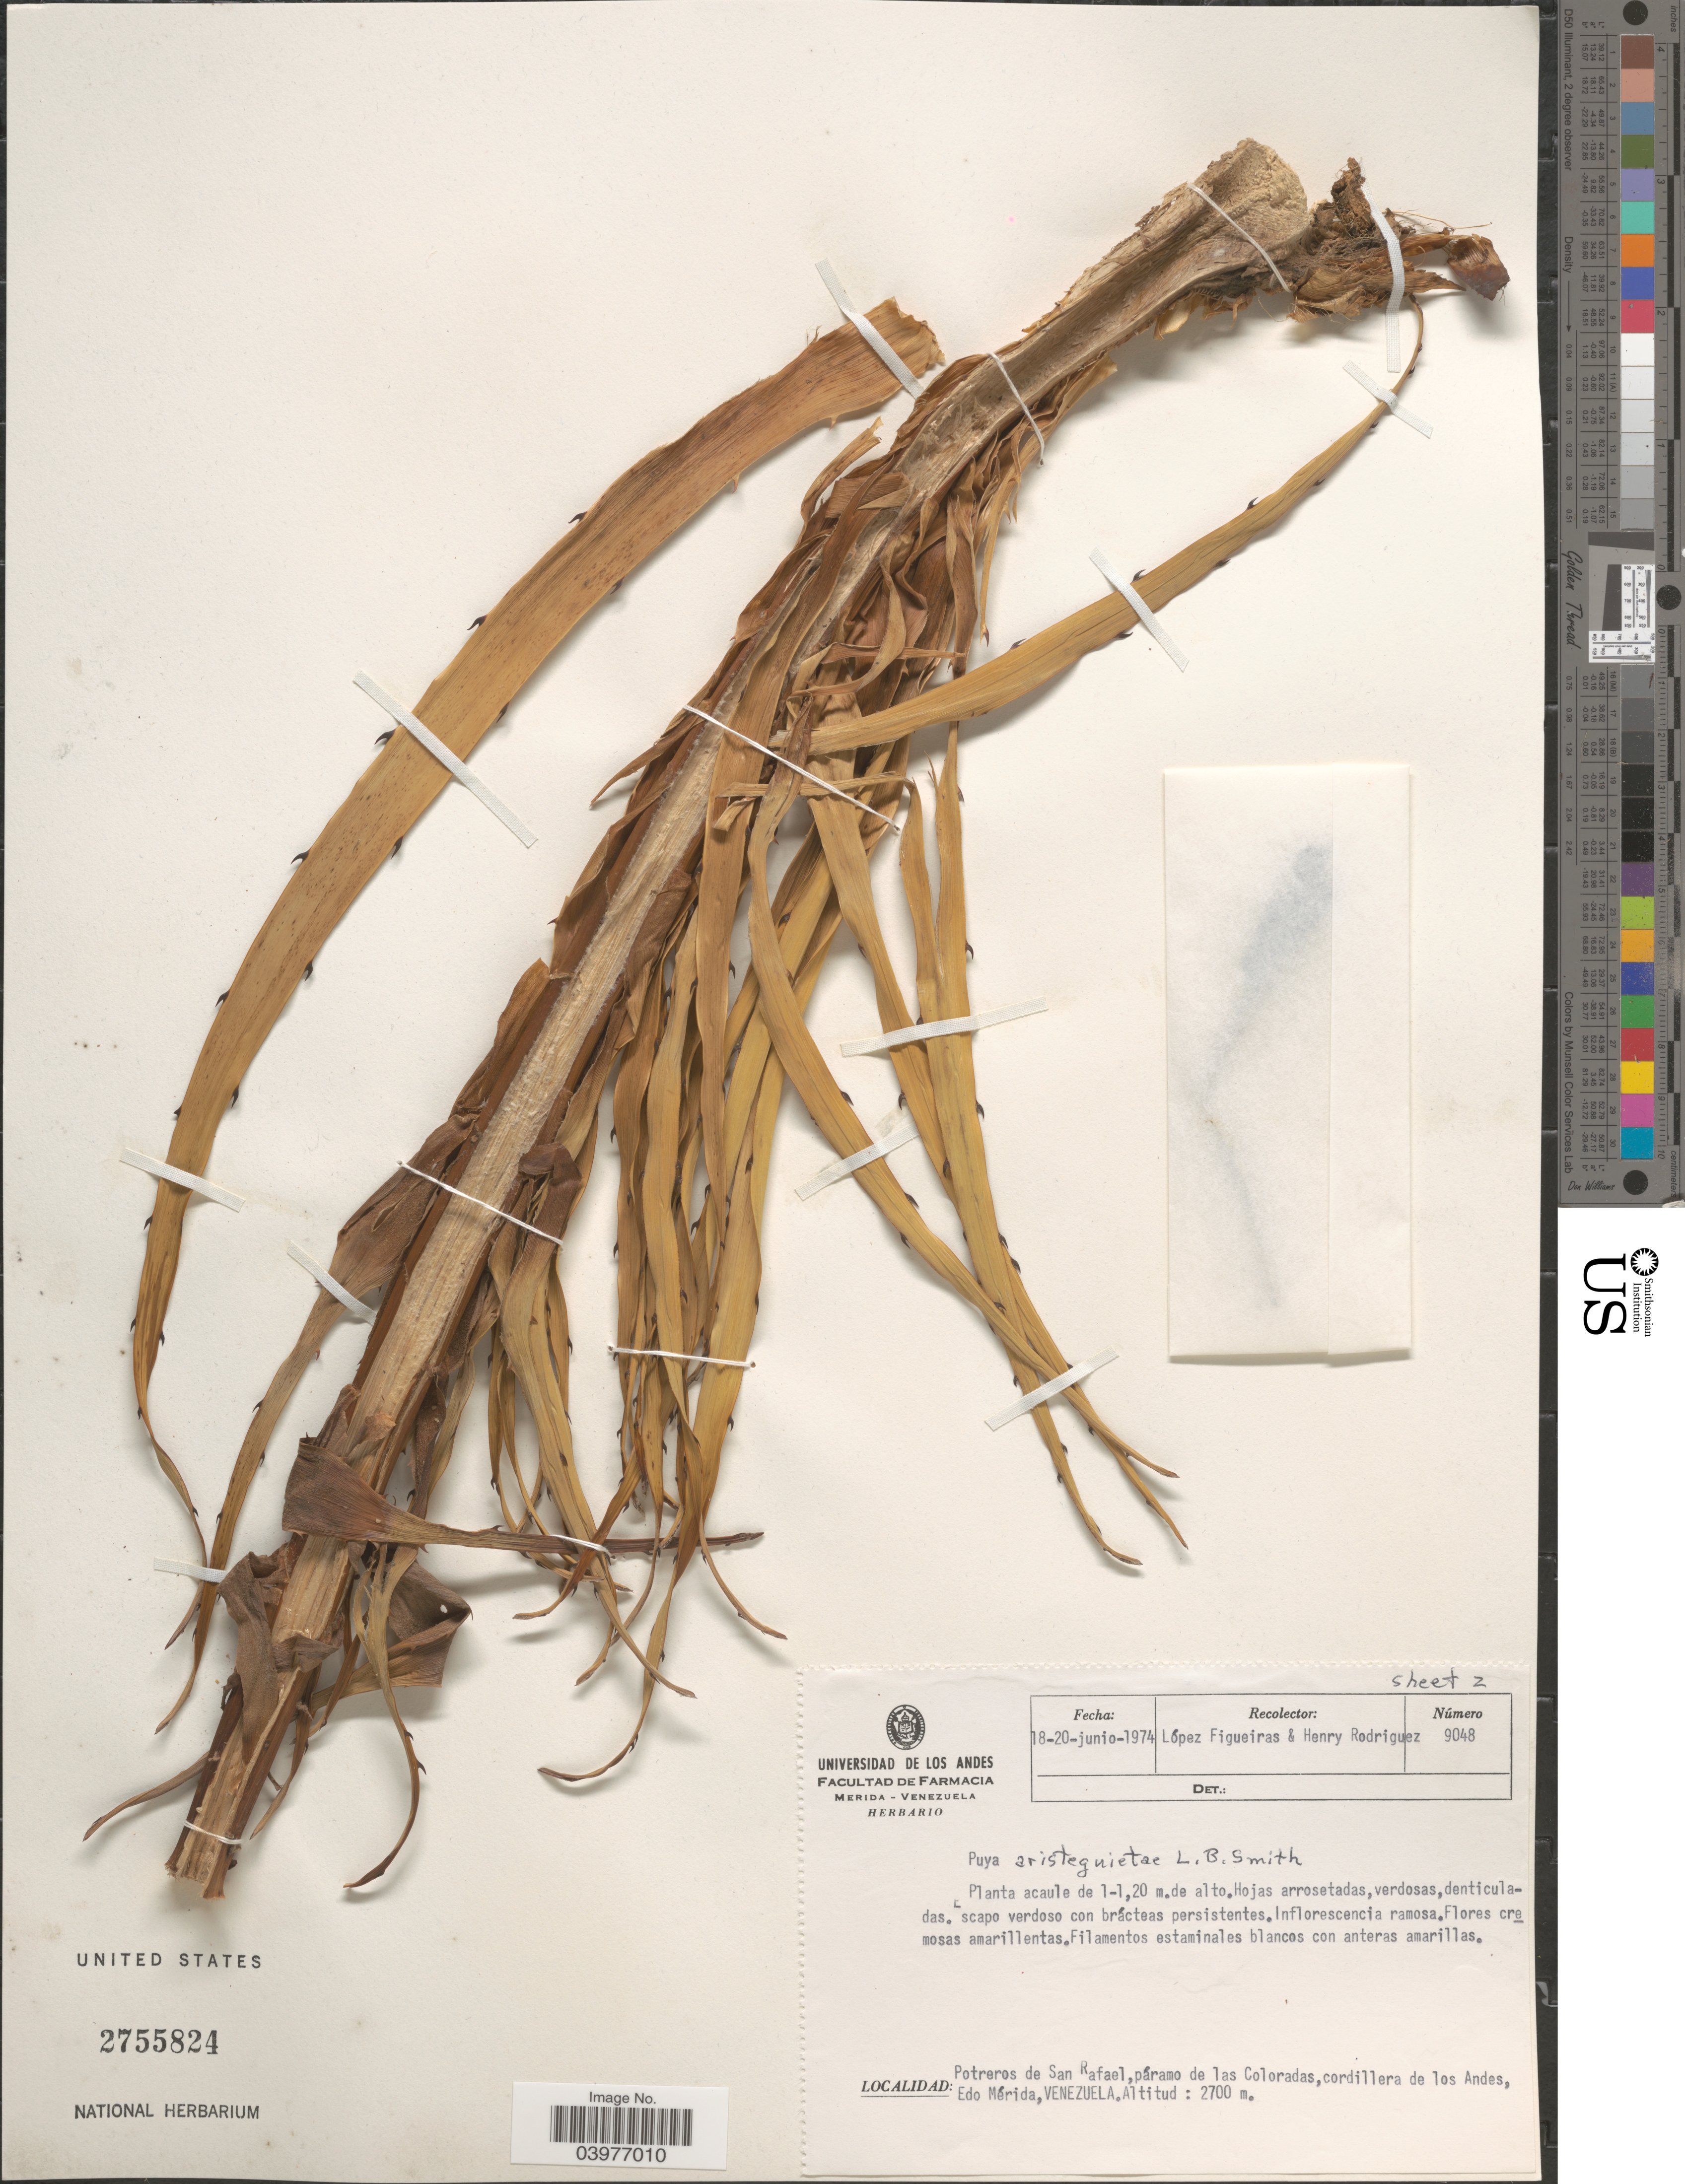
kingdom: Plantae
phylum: Tracheophyta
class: Liliopsida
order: Poales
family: Bromeliaceae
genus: Puya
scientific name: Puya aristeguietae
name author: L.B. Sm.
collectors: M. López Figueiras & H. Rodriguez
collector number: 9048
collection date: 1974-06-18/1974-06-20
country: Venezuela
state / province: Merida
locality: Potreros de San Rafael, páramo de las Coloradas, cordillera de los Andes.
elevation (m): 2700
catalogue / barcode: US 2755824